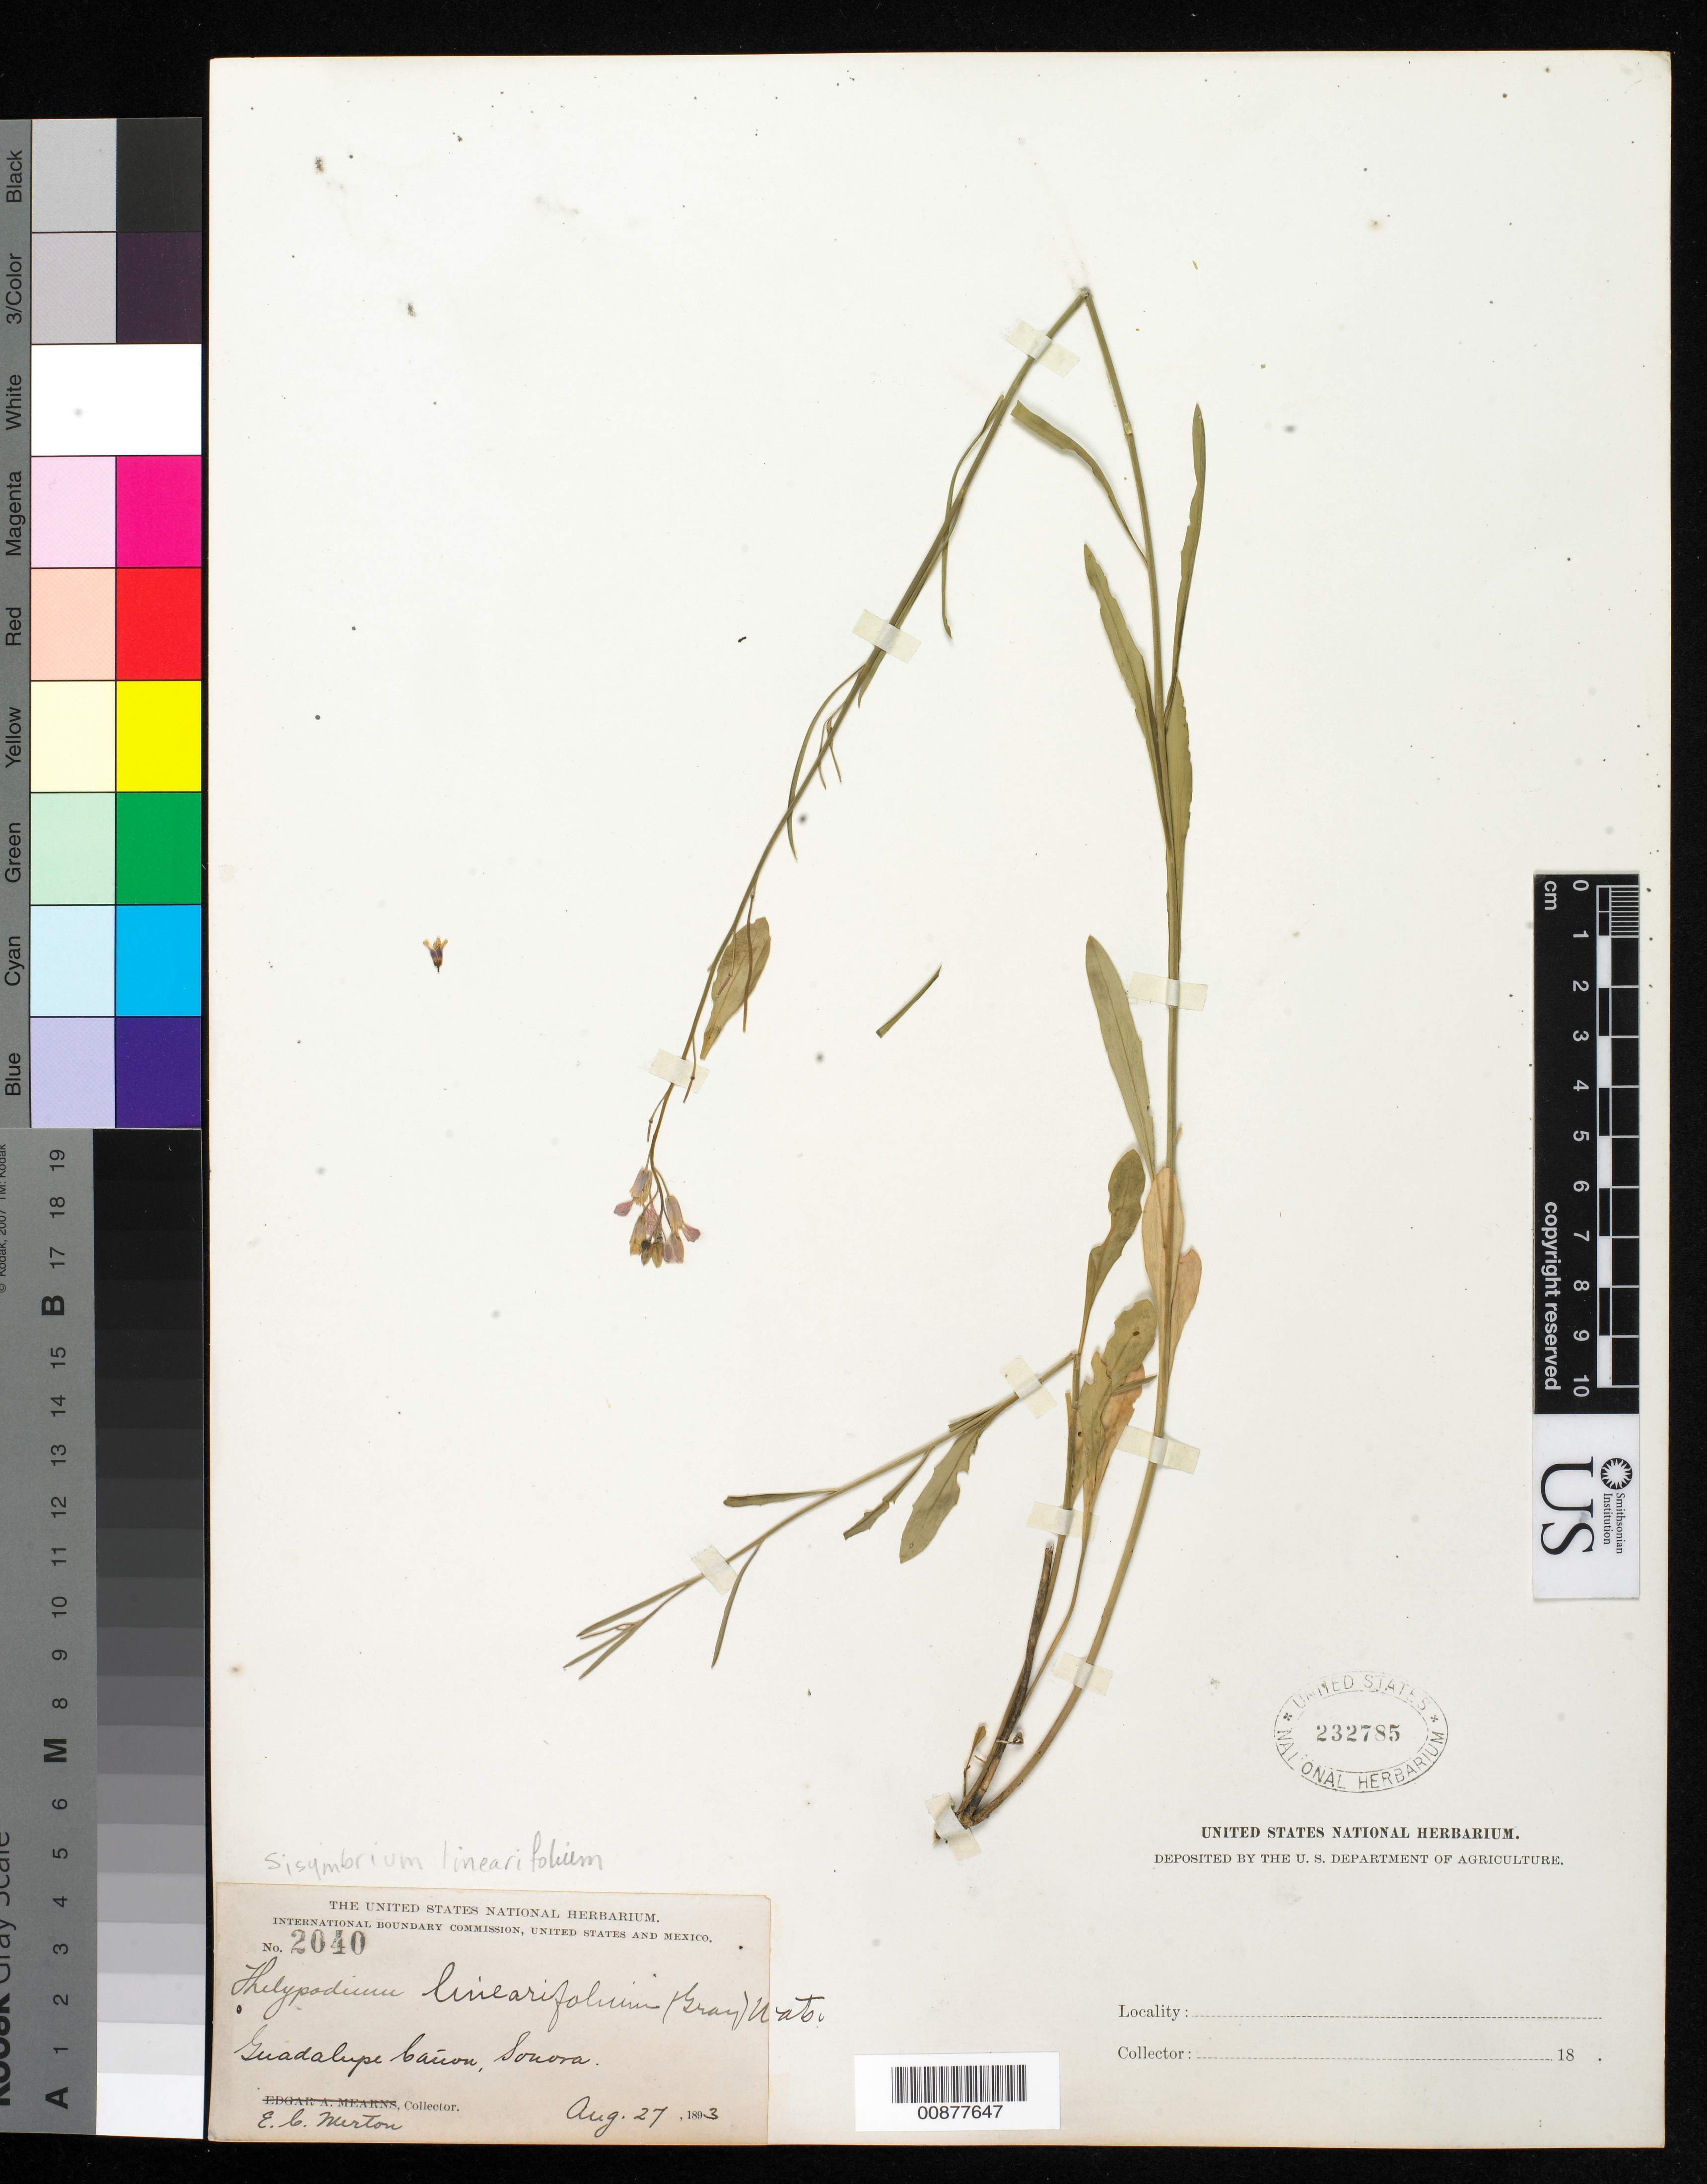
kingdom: Plantae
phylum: Tracheophyta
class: Magnoliopsida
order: Brassicales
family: Brassicaceae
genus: Sisymbrium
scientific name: Sisymbrium linearifolium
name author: (A. Gray) Payson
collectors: E. Merton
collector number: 2040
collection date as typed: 27 Aug 1893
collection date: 1893-08-27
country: Mexico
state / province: Sonora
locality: Guadalupe Cañon, Sonora.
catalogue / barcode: US 232785